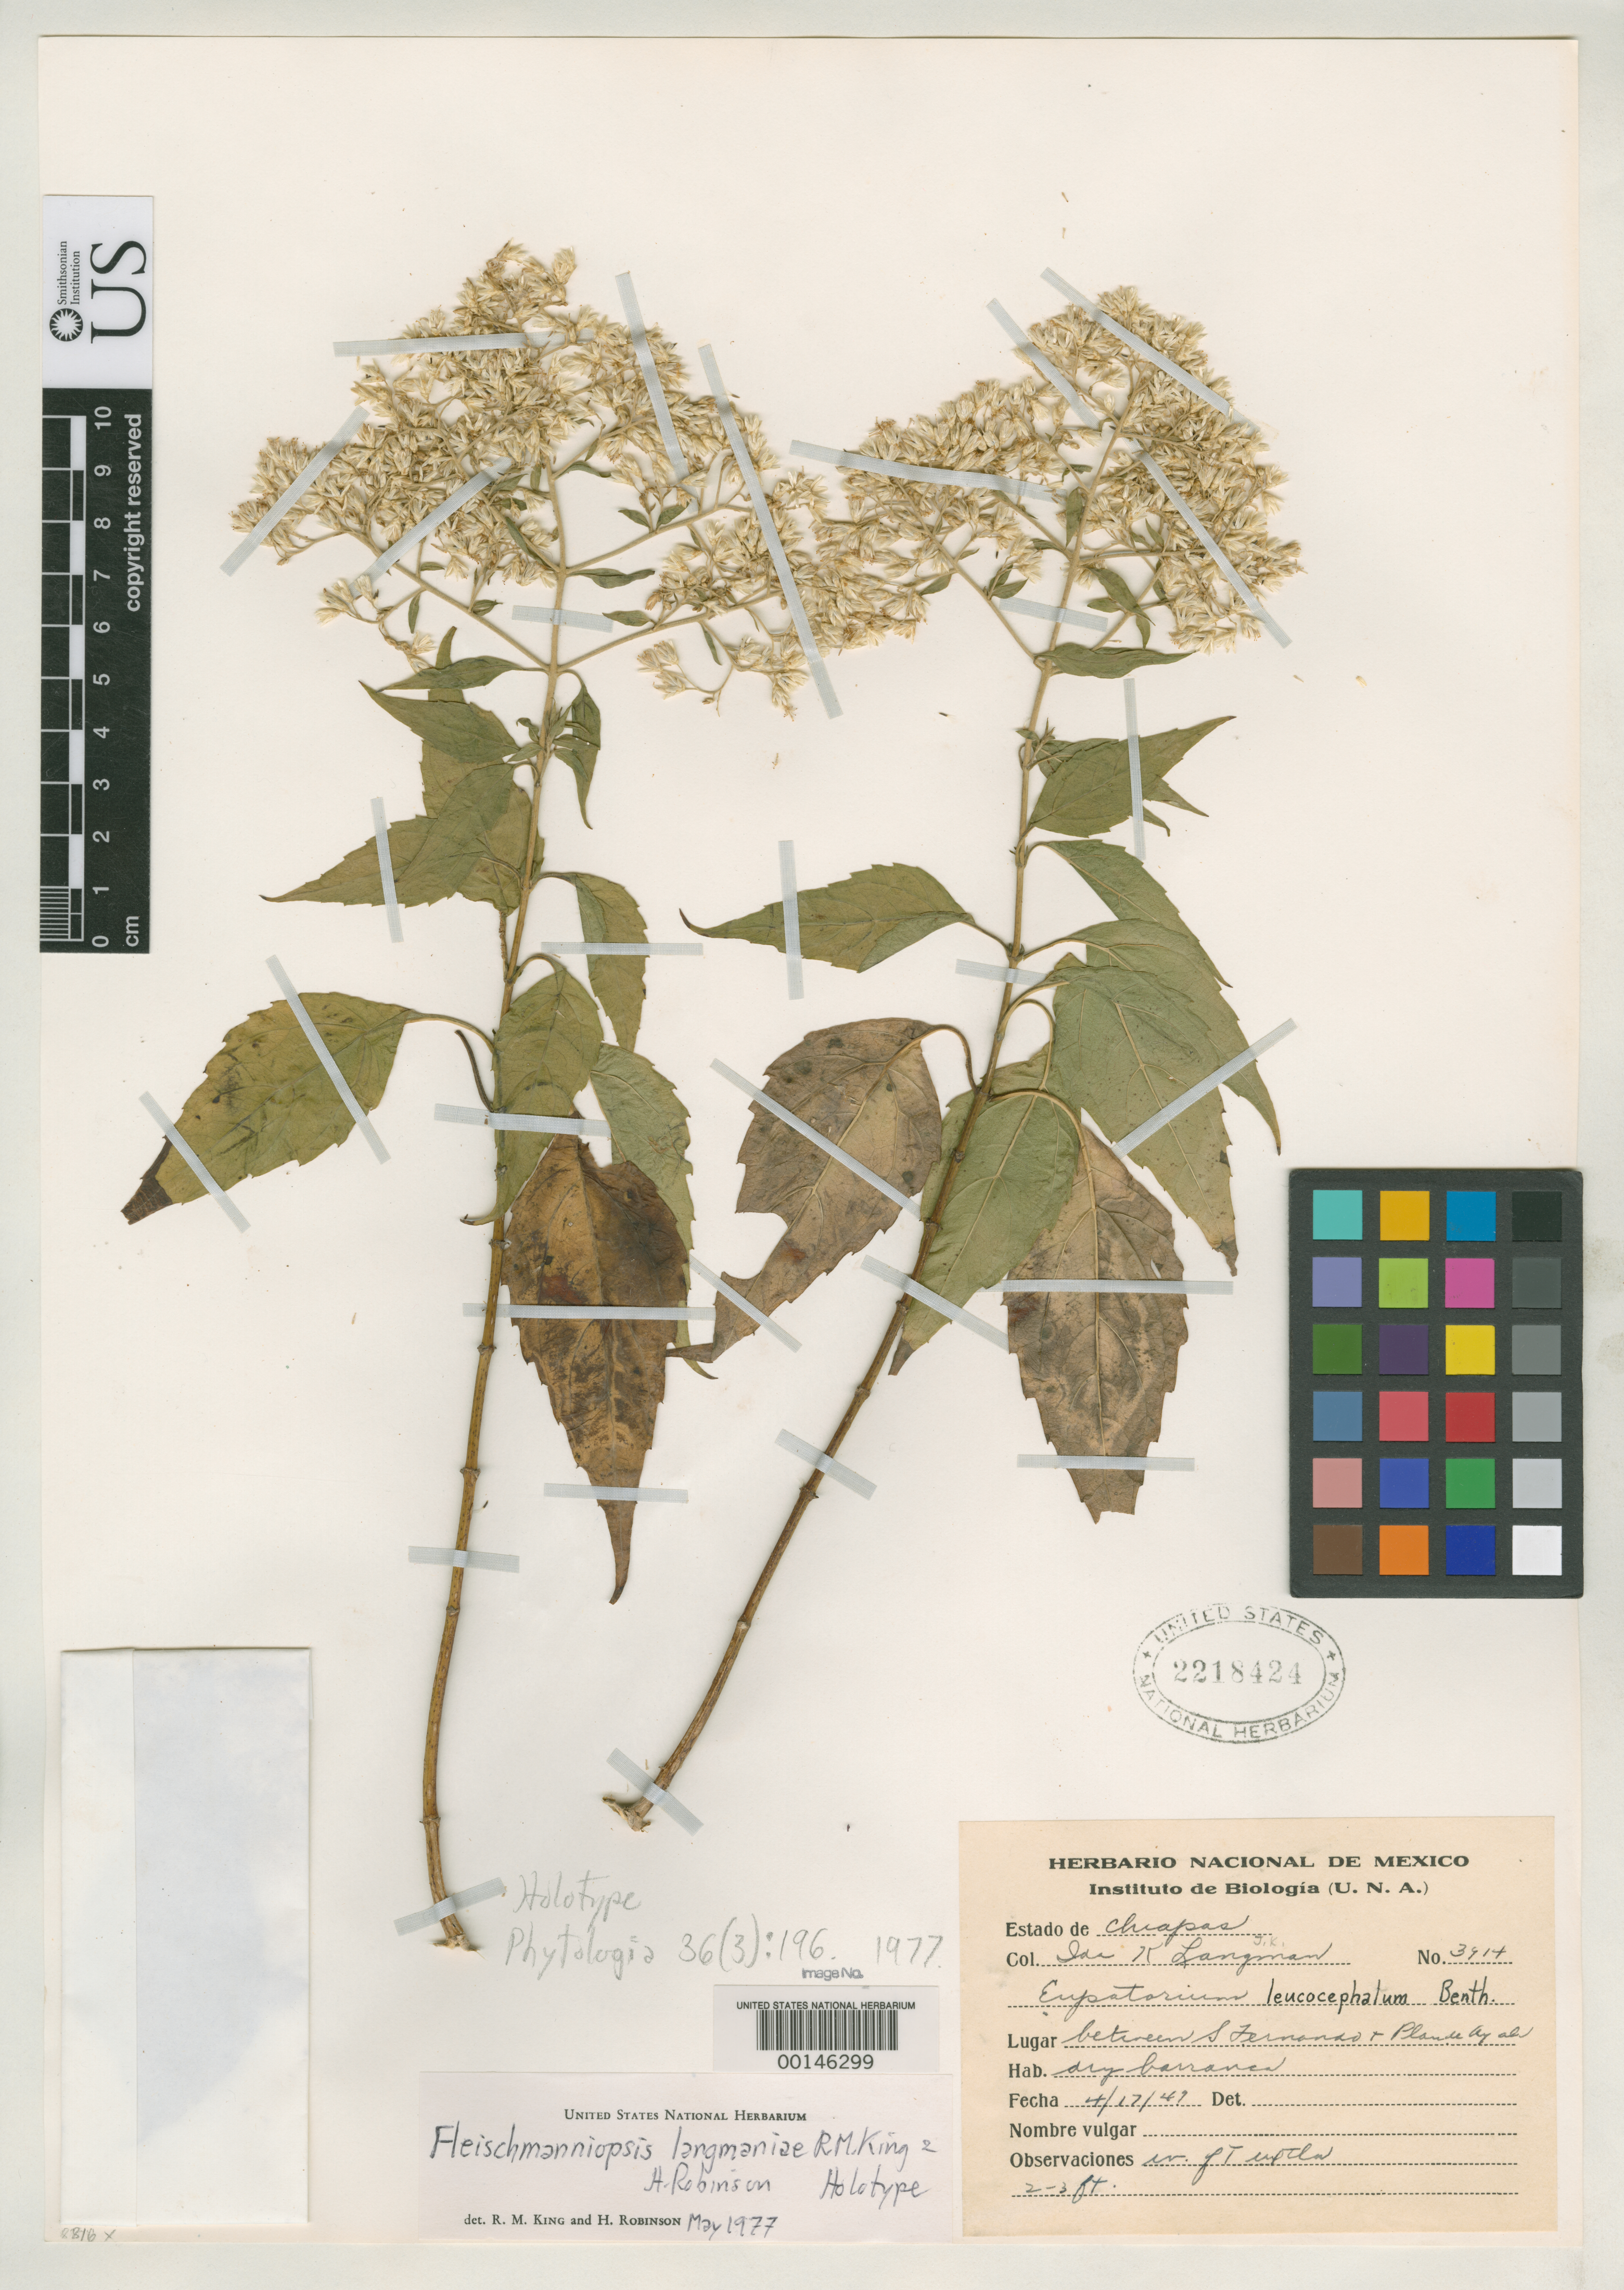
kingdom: Plantae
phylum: Tracheophyta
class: Magnoliopsida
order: Asterales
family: Asteraceae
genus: Fleischmanniopsis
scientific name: Fleischmanniopsis langmaniae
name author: R.M. King & H. Rob.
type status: Holotype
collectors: J. Langman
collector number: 3914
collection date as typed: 17 Apr 1949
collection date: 1949-04-17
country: Mexico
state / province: Chiapas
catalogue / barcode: US 2218424